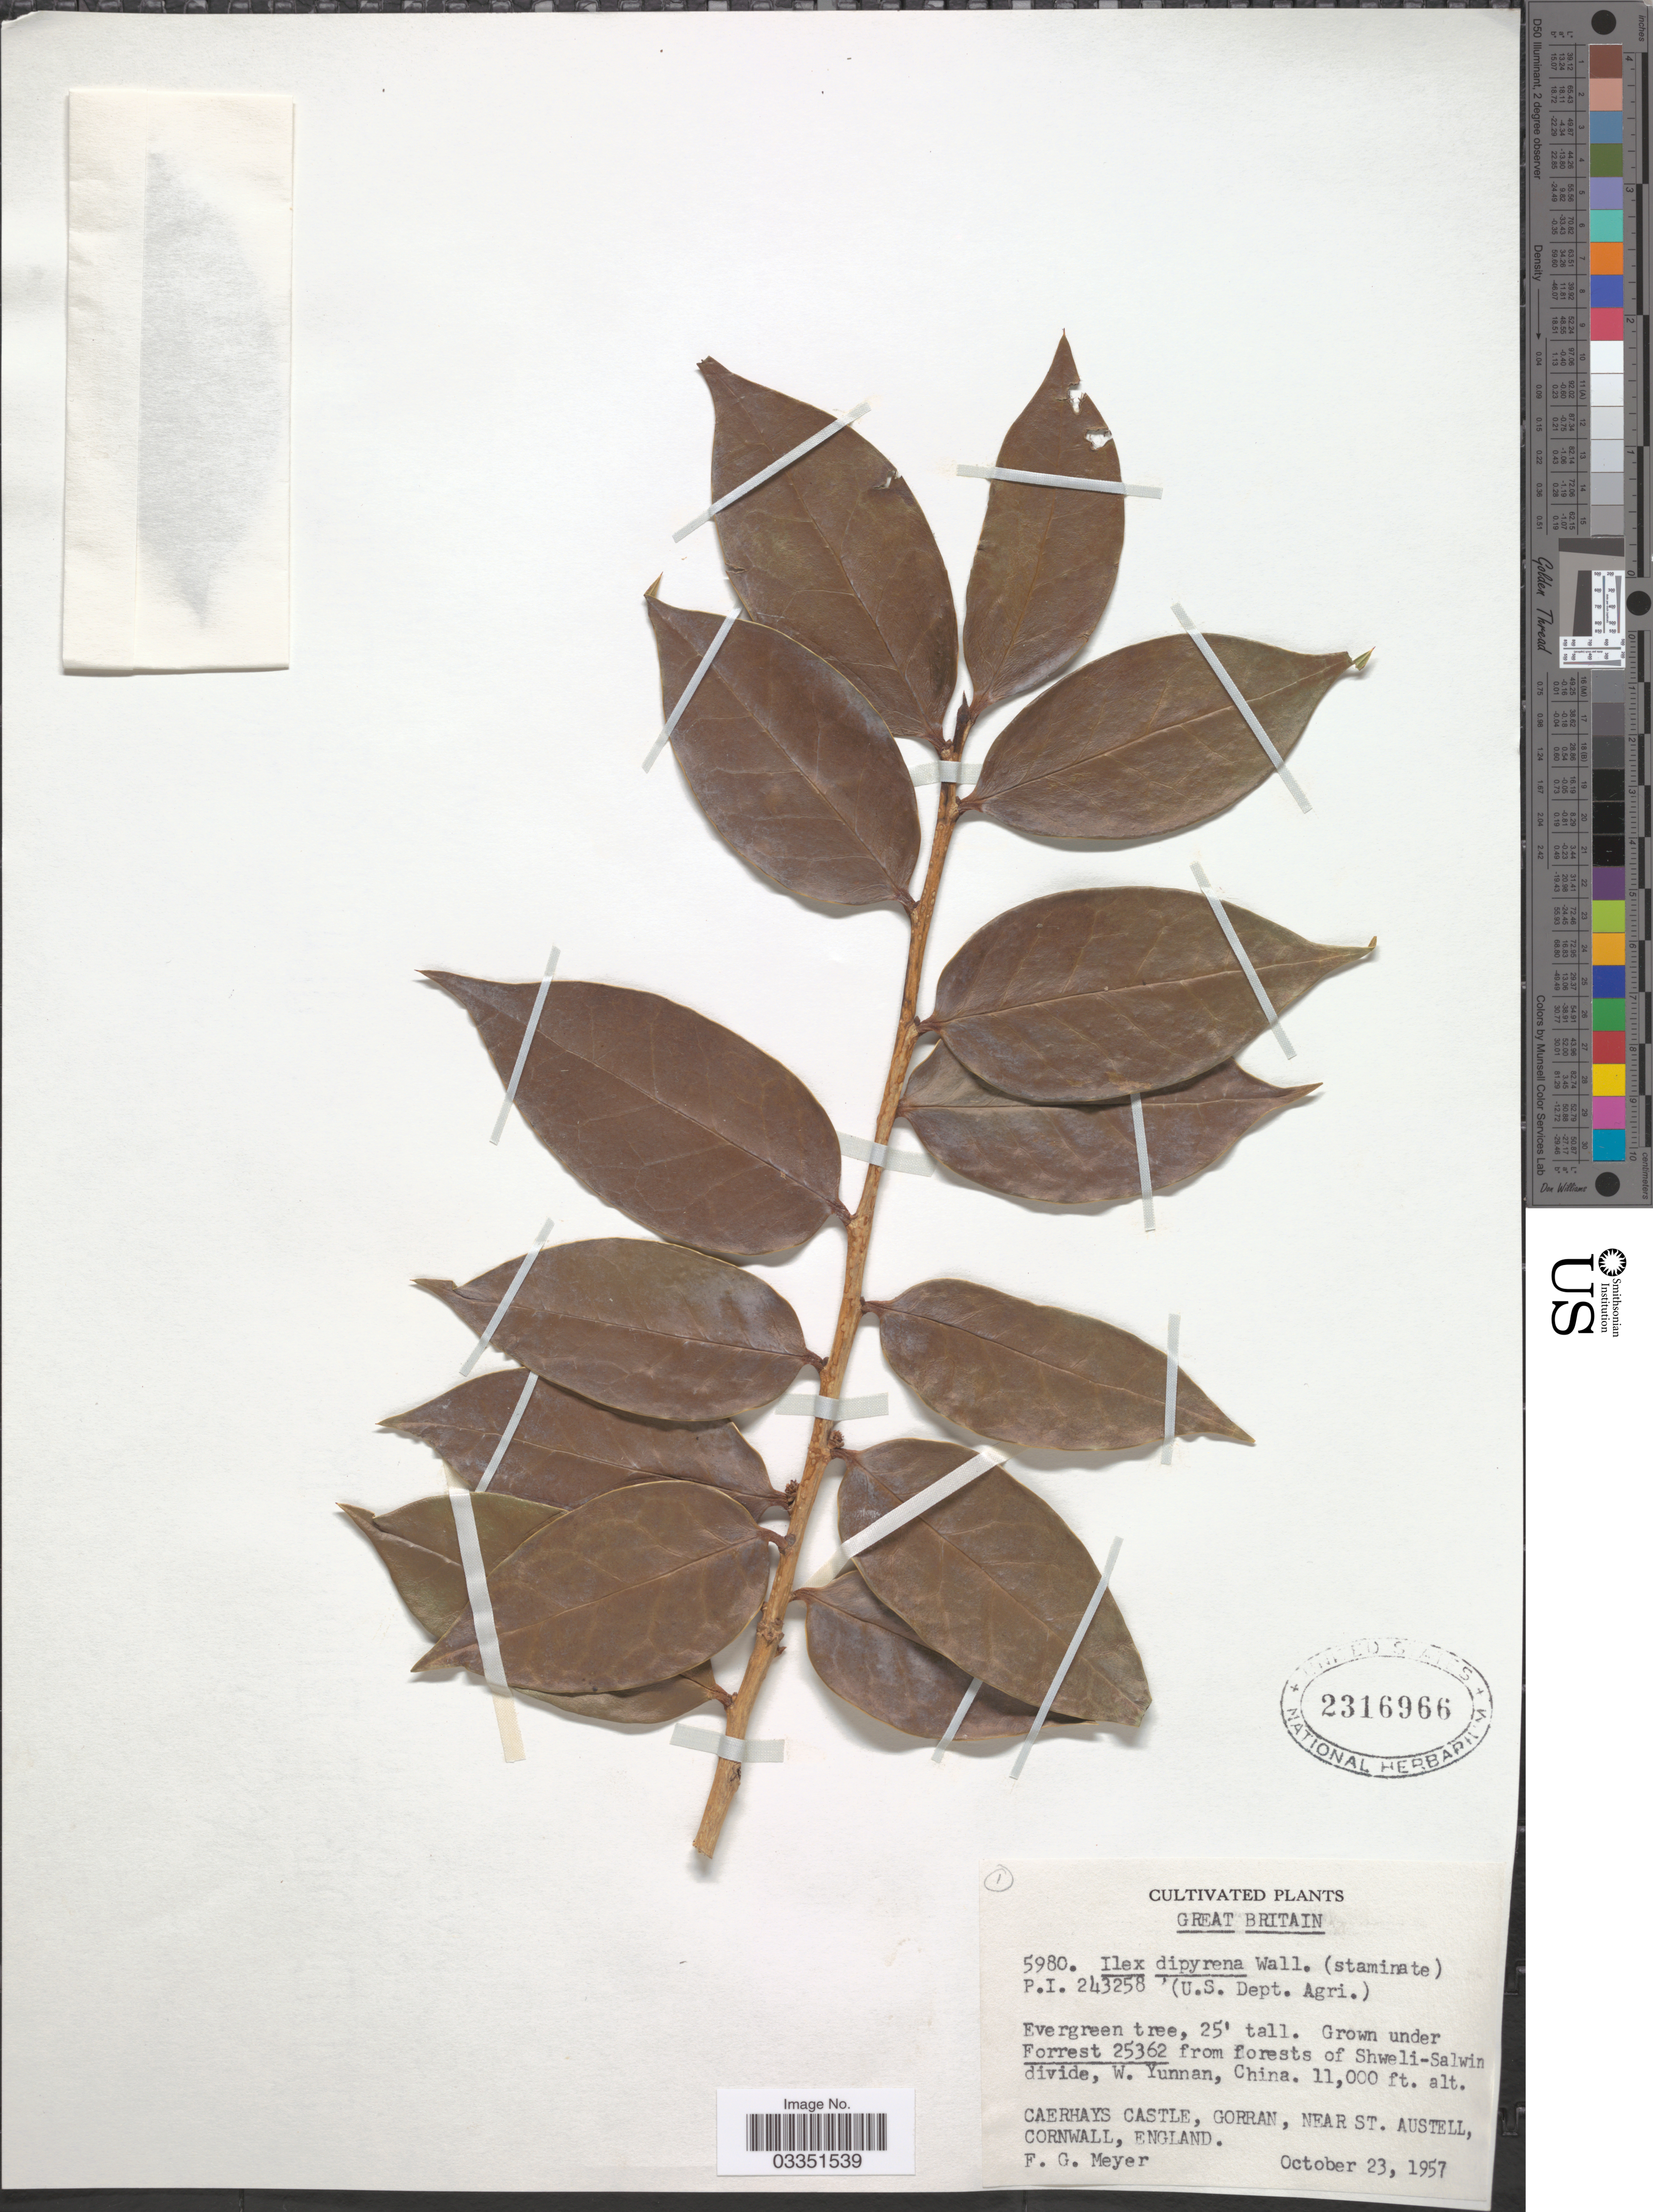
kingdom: Plantae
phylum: Tracheophyta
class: Magnoliopsida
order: Aquifoliales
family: Aquifoliaceae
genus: Ilex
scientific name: Ilex dipyrena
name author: Wall.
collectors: F. G. Meyer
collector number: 5980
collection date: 1957-10-23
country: United Kingdom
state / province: England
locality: Great Britain. Caerhays Castle, Gorran, nr. St. Austell, Cornwall.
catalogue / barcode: US 2316966